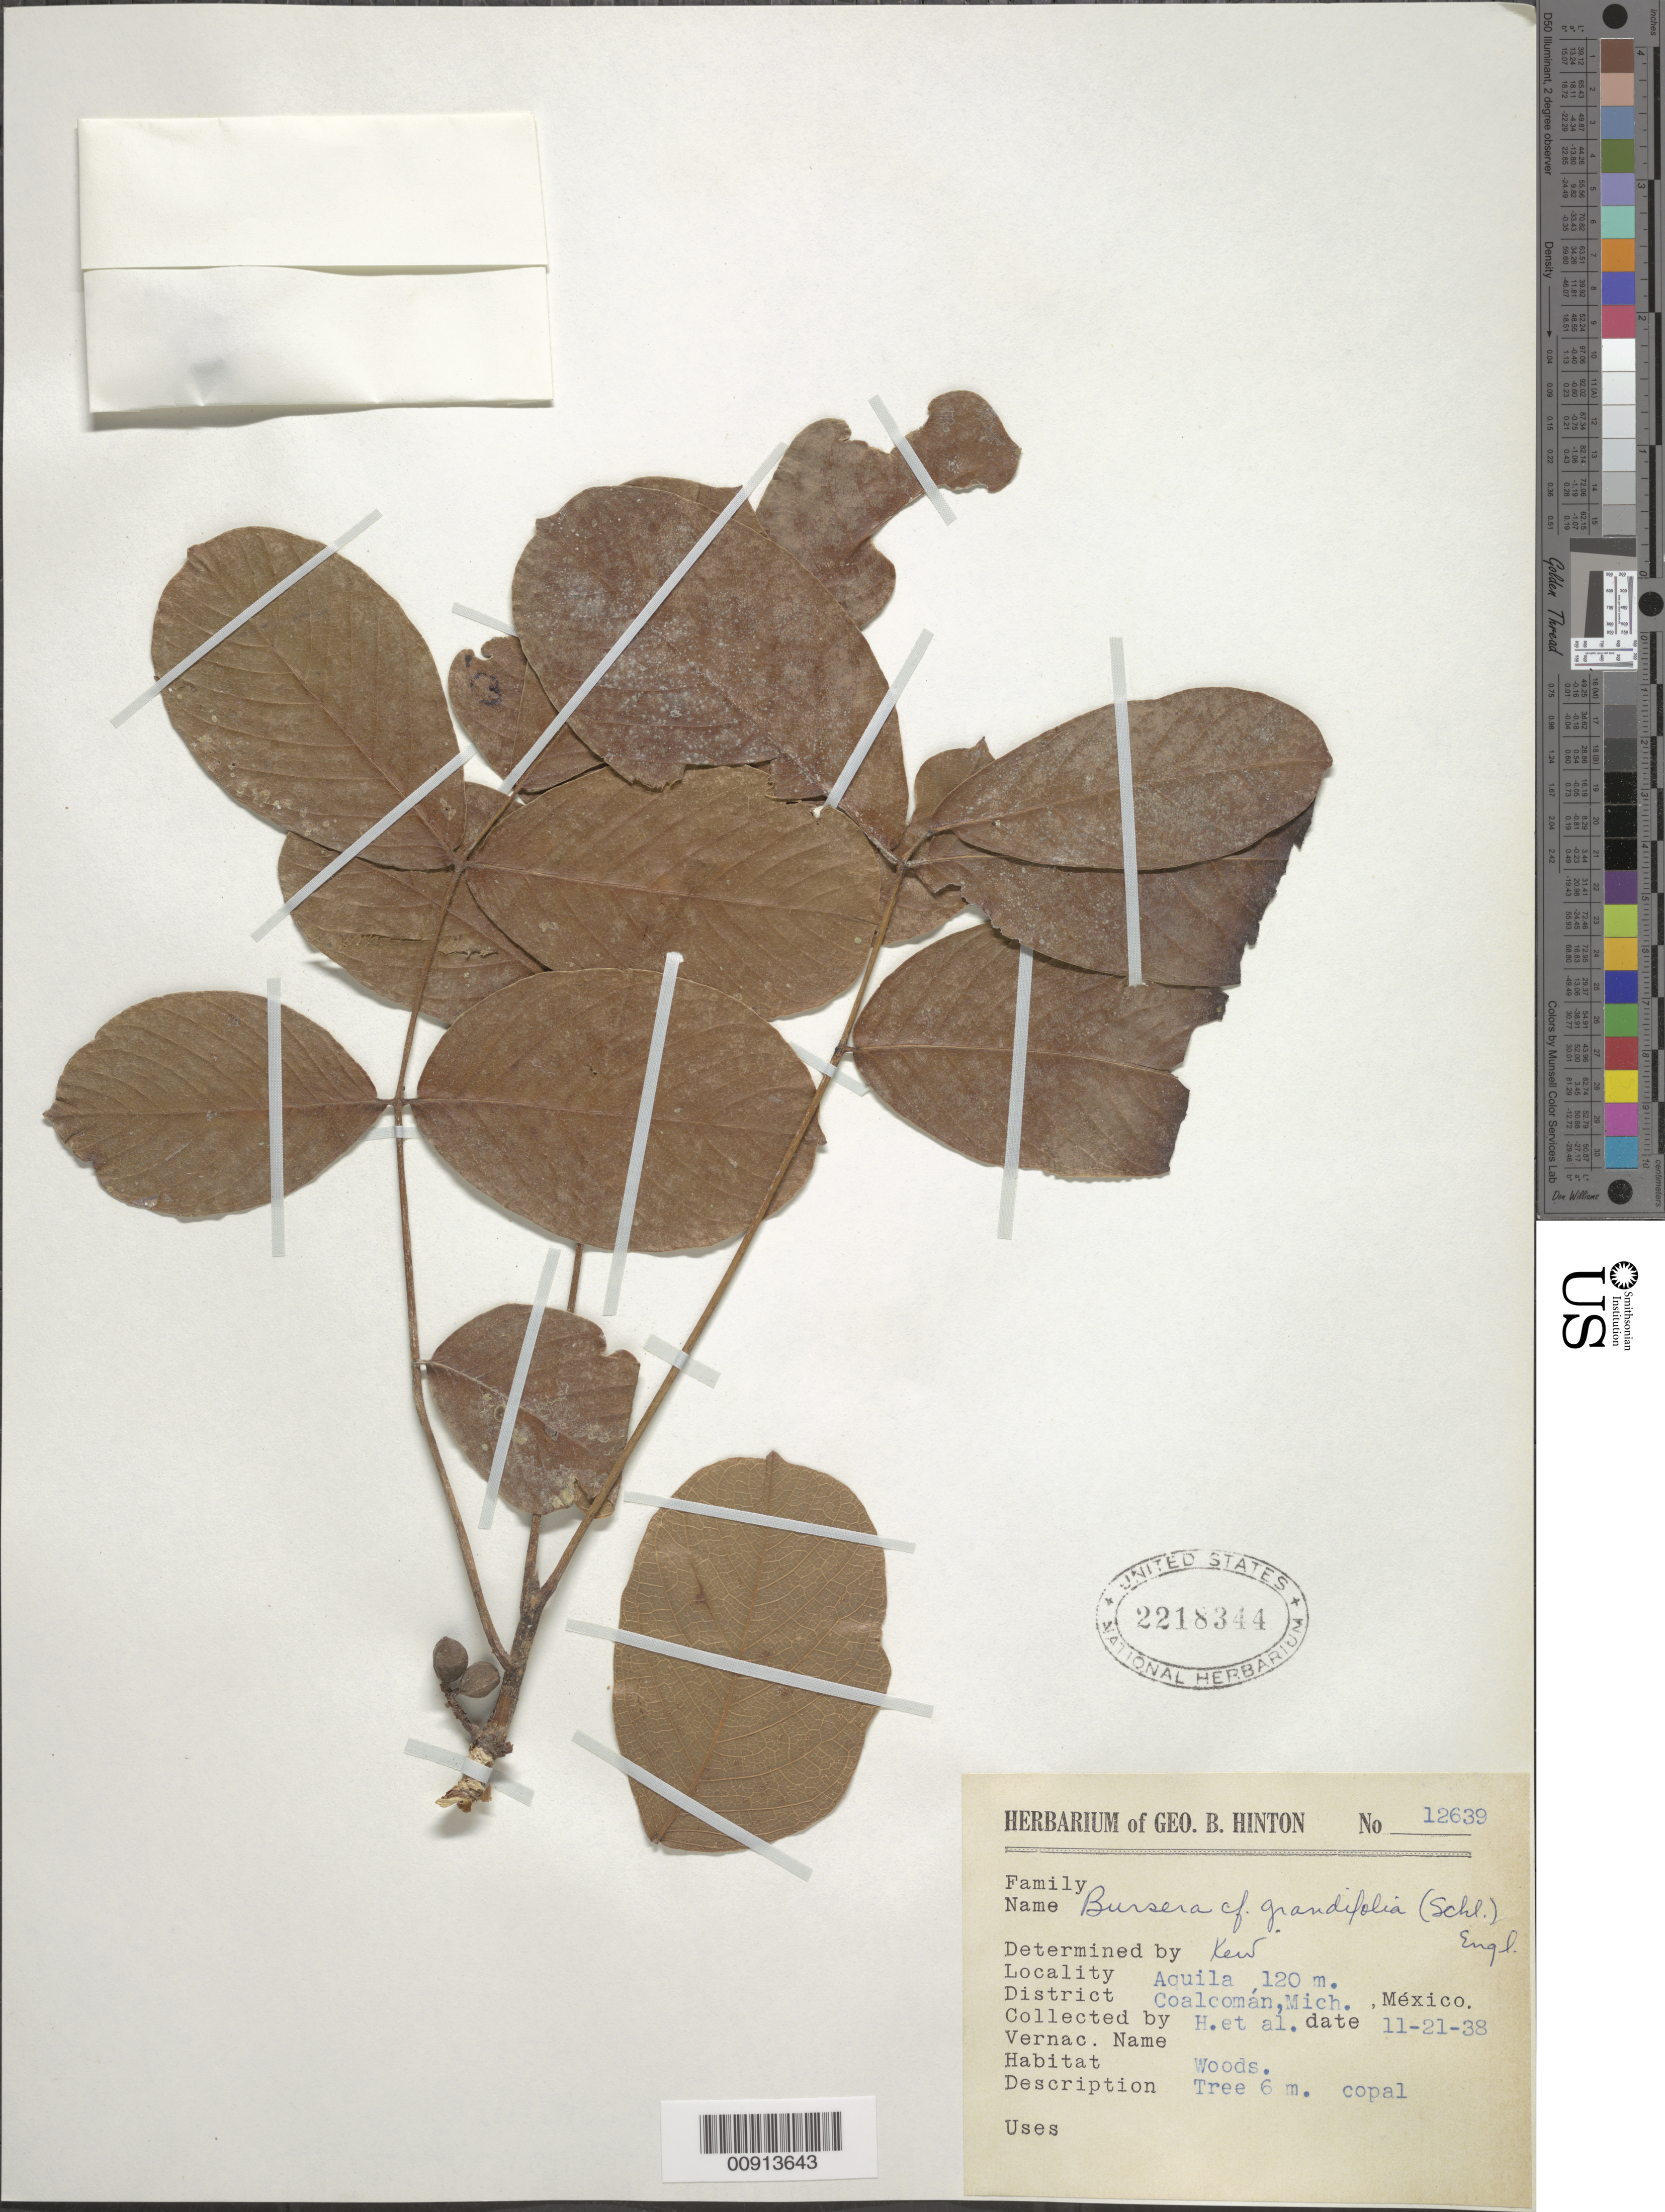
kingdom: Plantae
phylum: Tracheophyta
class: Magnoliopsida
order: Sapindales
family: Burseraceae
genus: Bursera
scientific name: Bursera grandifolia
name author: (Schltdl.) Engl.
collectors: G. B. Hinton & et al.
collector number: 12639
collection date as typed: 21 Nov 1938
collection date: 1938-11-21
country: Mexico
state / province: Michoacán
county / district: Coalcomán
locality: Aquila, District Coalcomán, Michoacán.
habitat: Woods.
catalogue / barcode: US 2218344